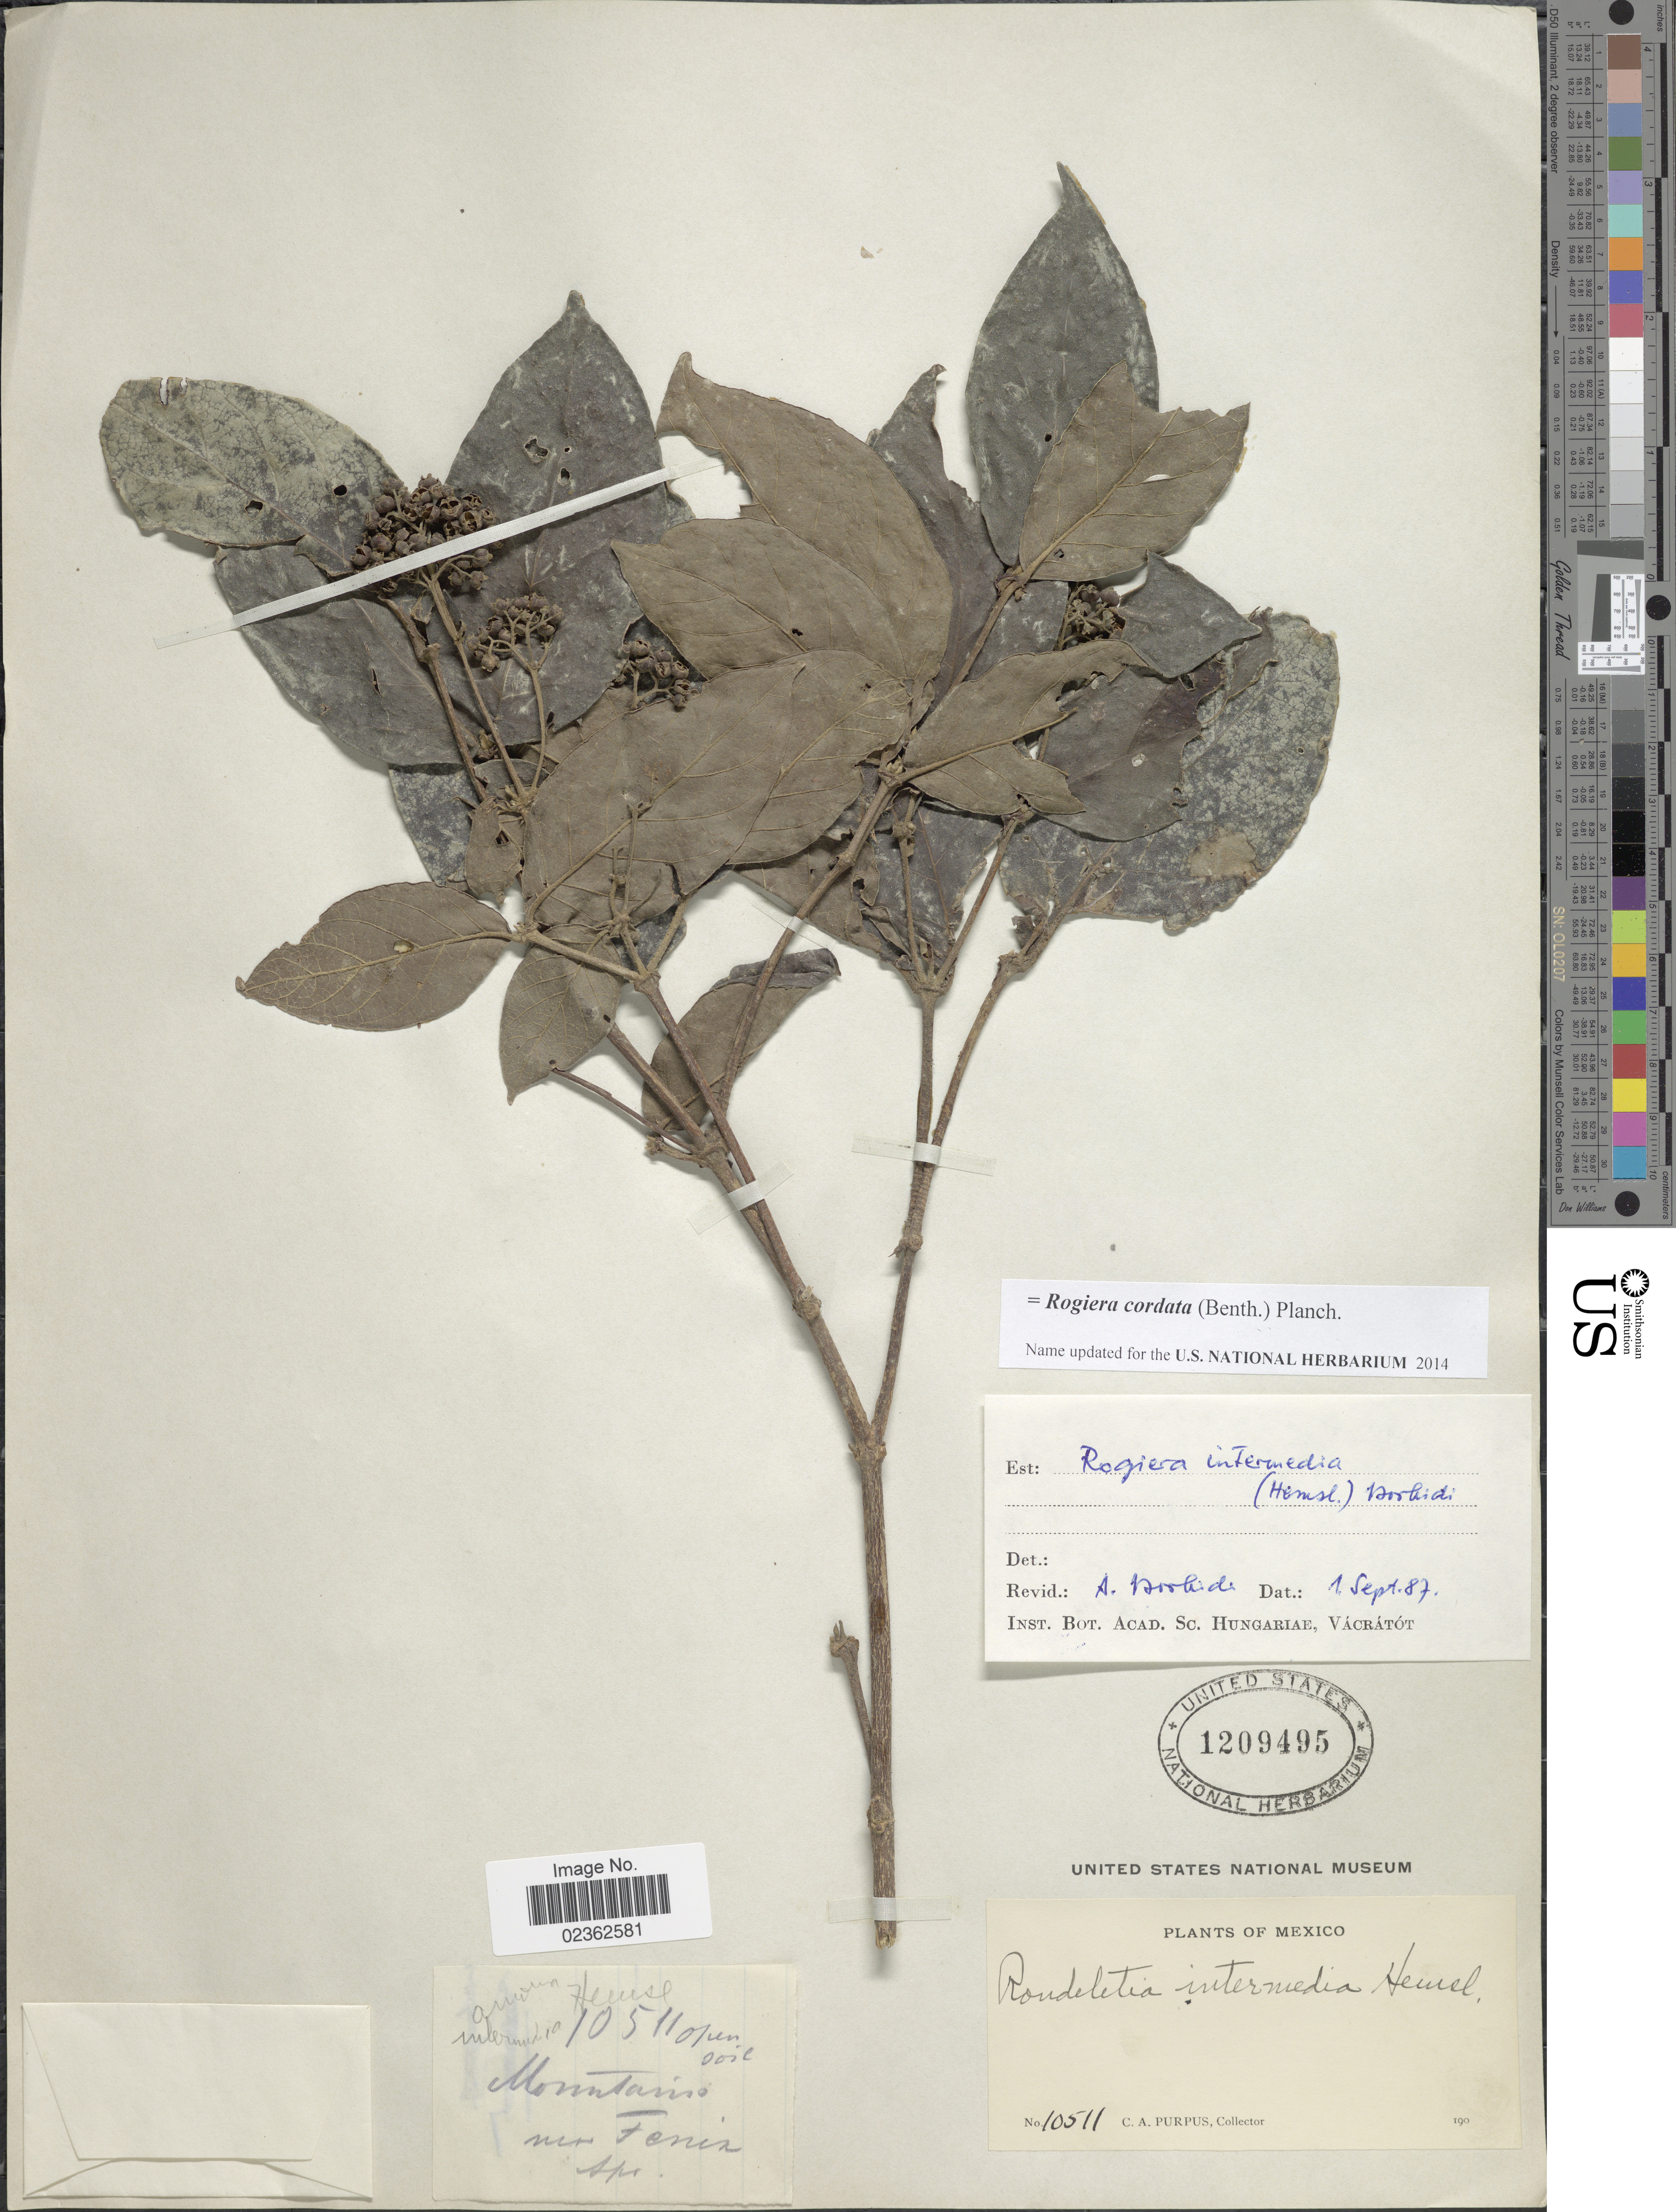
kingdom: Plantae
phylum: Tracheophyta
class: Magnoliopsida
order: Gentianales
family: Rubiaceae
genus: Rogiera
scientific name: Rogiera cordata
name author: (Benth.) Planch.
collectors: C. A. Purpus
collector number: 10511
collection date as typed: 190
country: Mexico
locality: Mountains near Fenia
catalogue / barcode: US 1209495